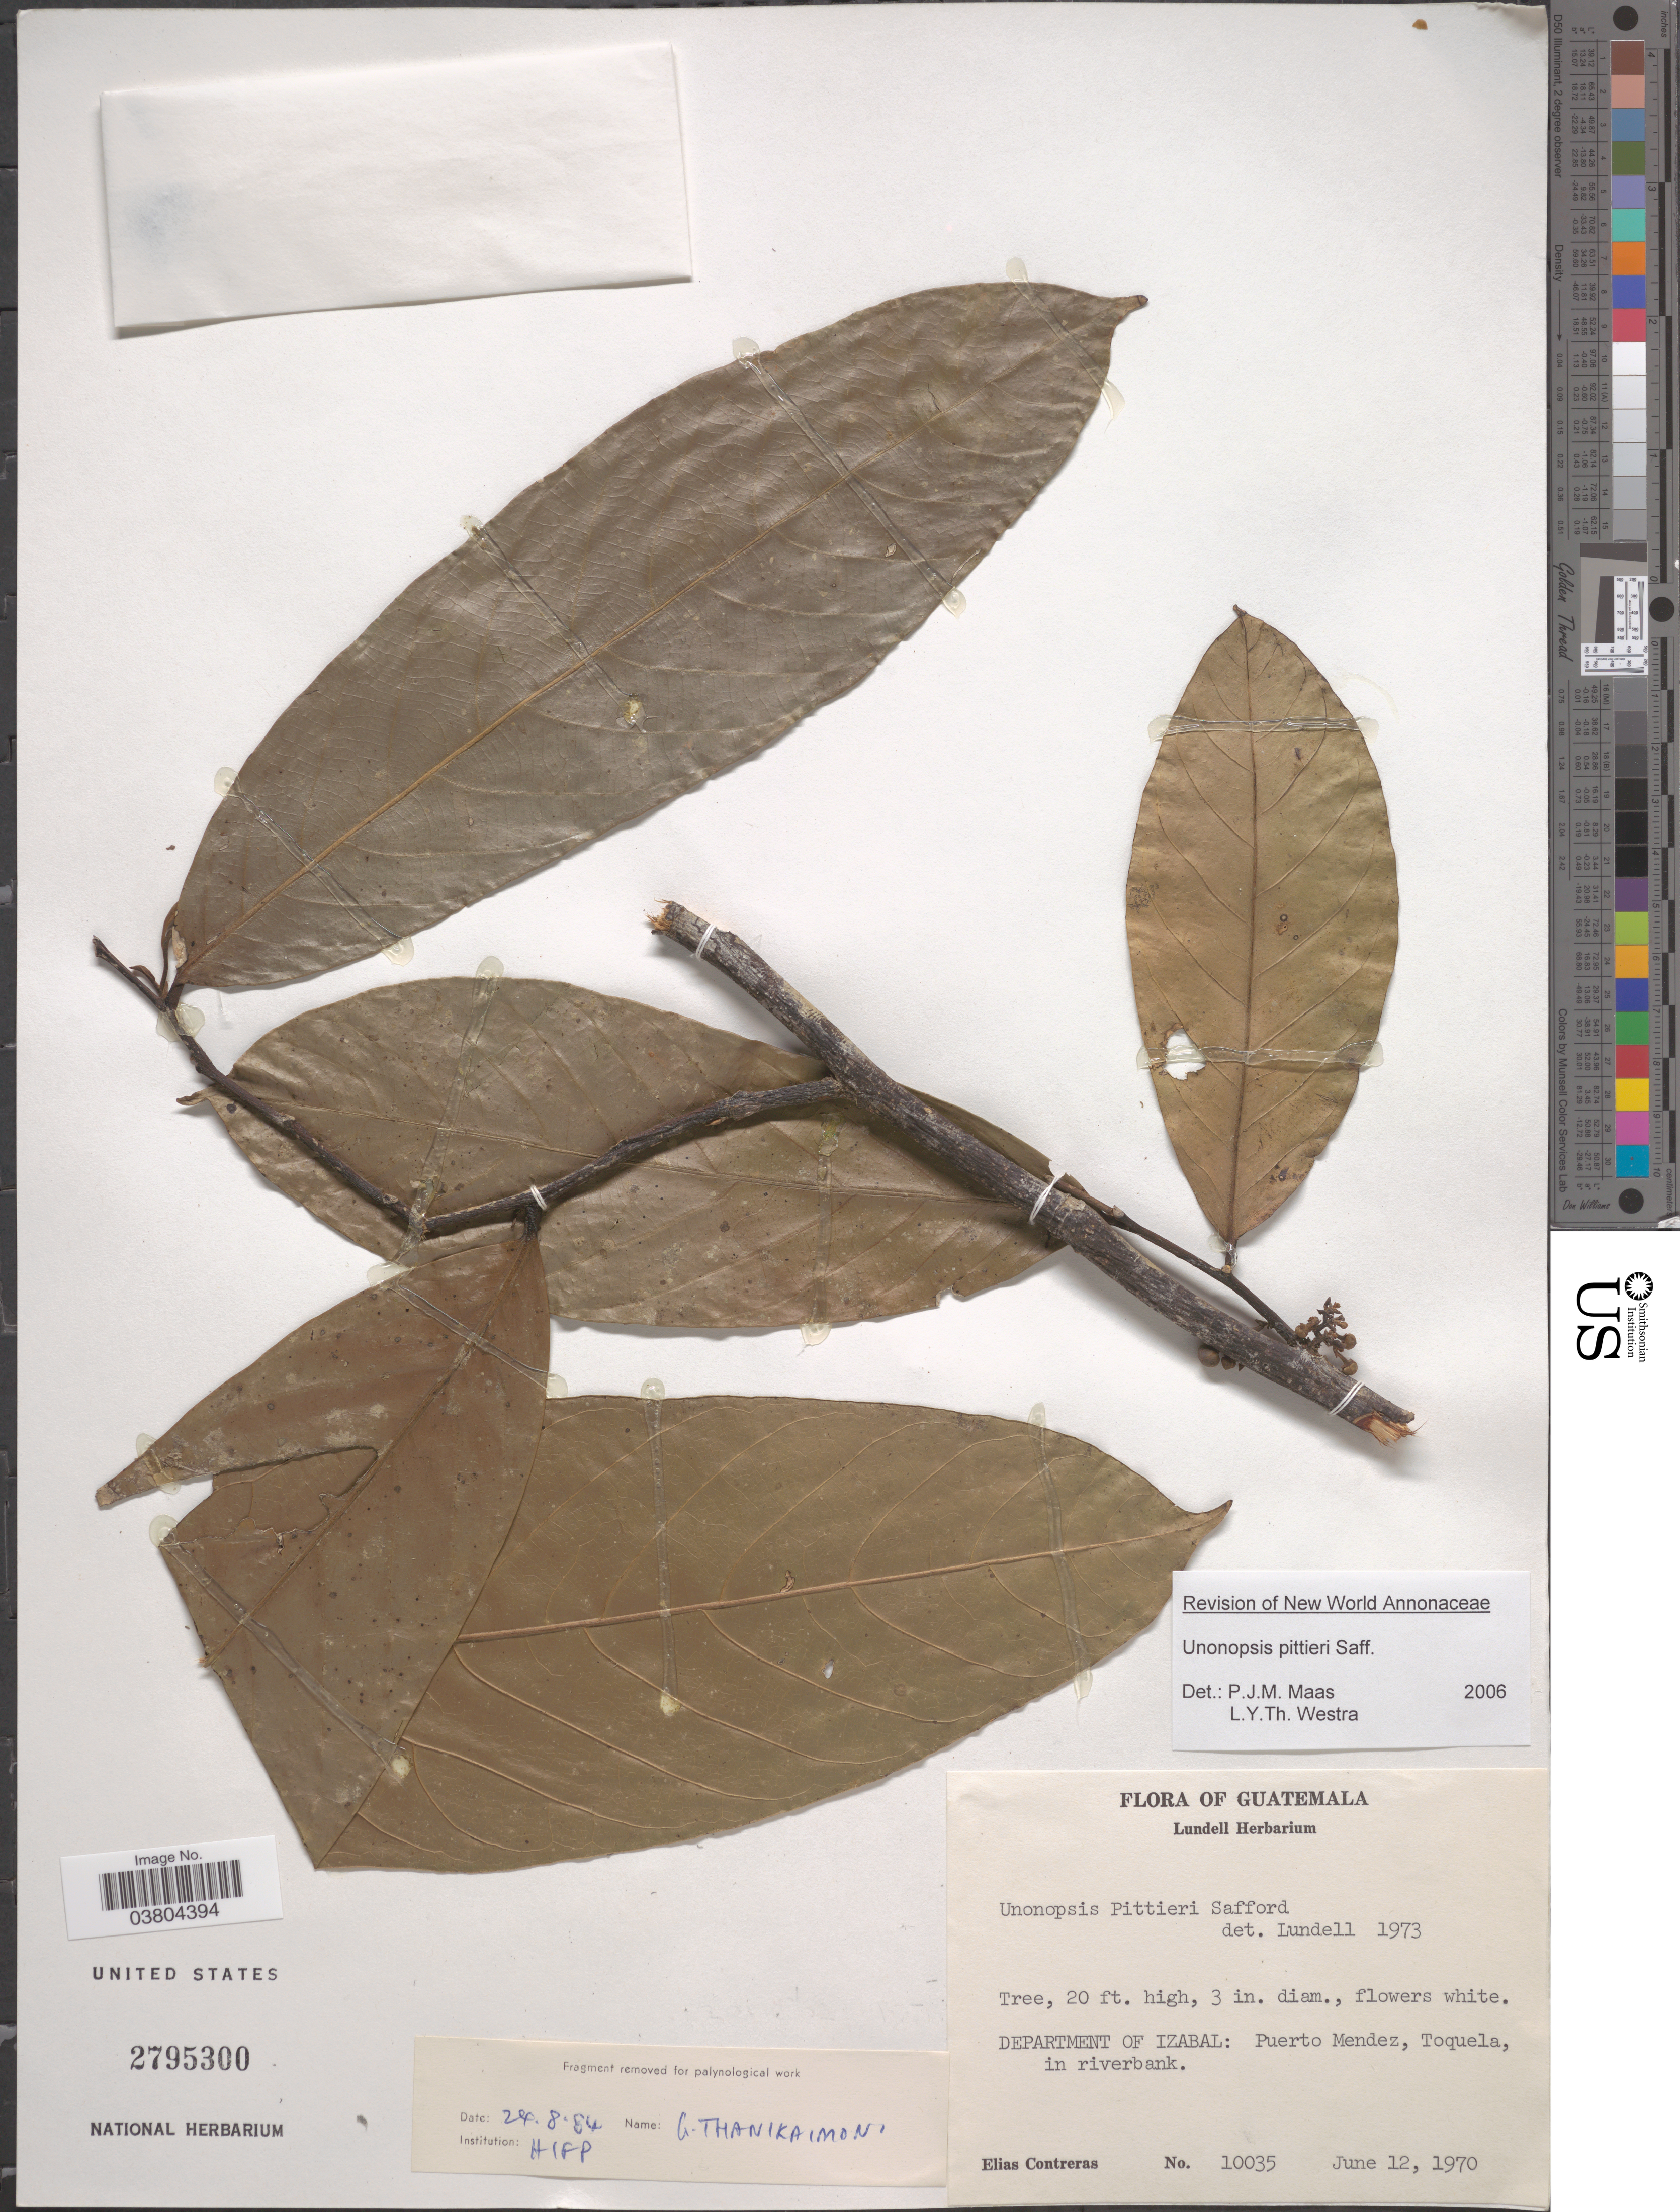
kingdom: Plantae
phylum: Tracheophyta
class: Magnoliopsida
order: Magnoliales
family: Annonaceae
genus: Unonopsis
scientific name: Unonopsis pittieri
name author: Saff.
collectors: E. Contreras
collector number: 10035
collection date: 1970-06-12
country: Guatemala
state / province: Izabal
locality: Department of Izabal: Puerto Mendez, Toquela, in riverbank.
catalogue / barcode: US 2795300